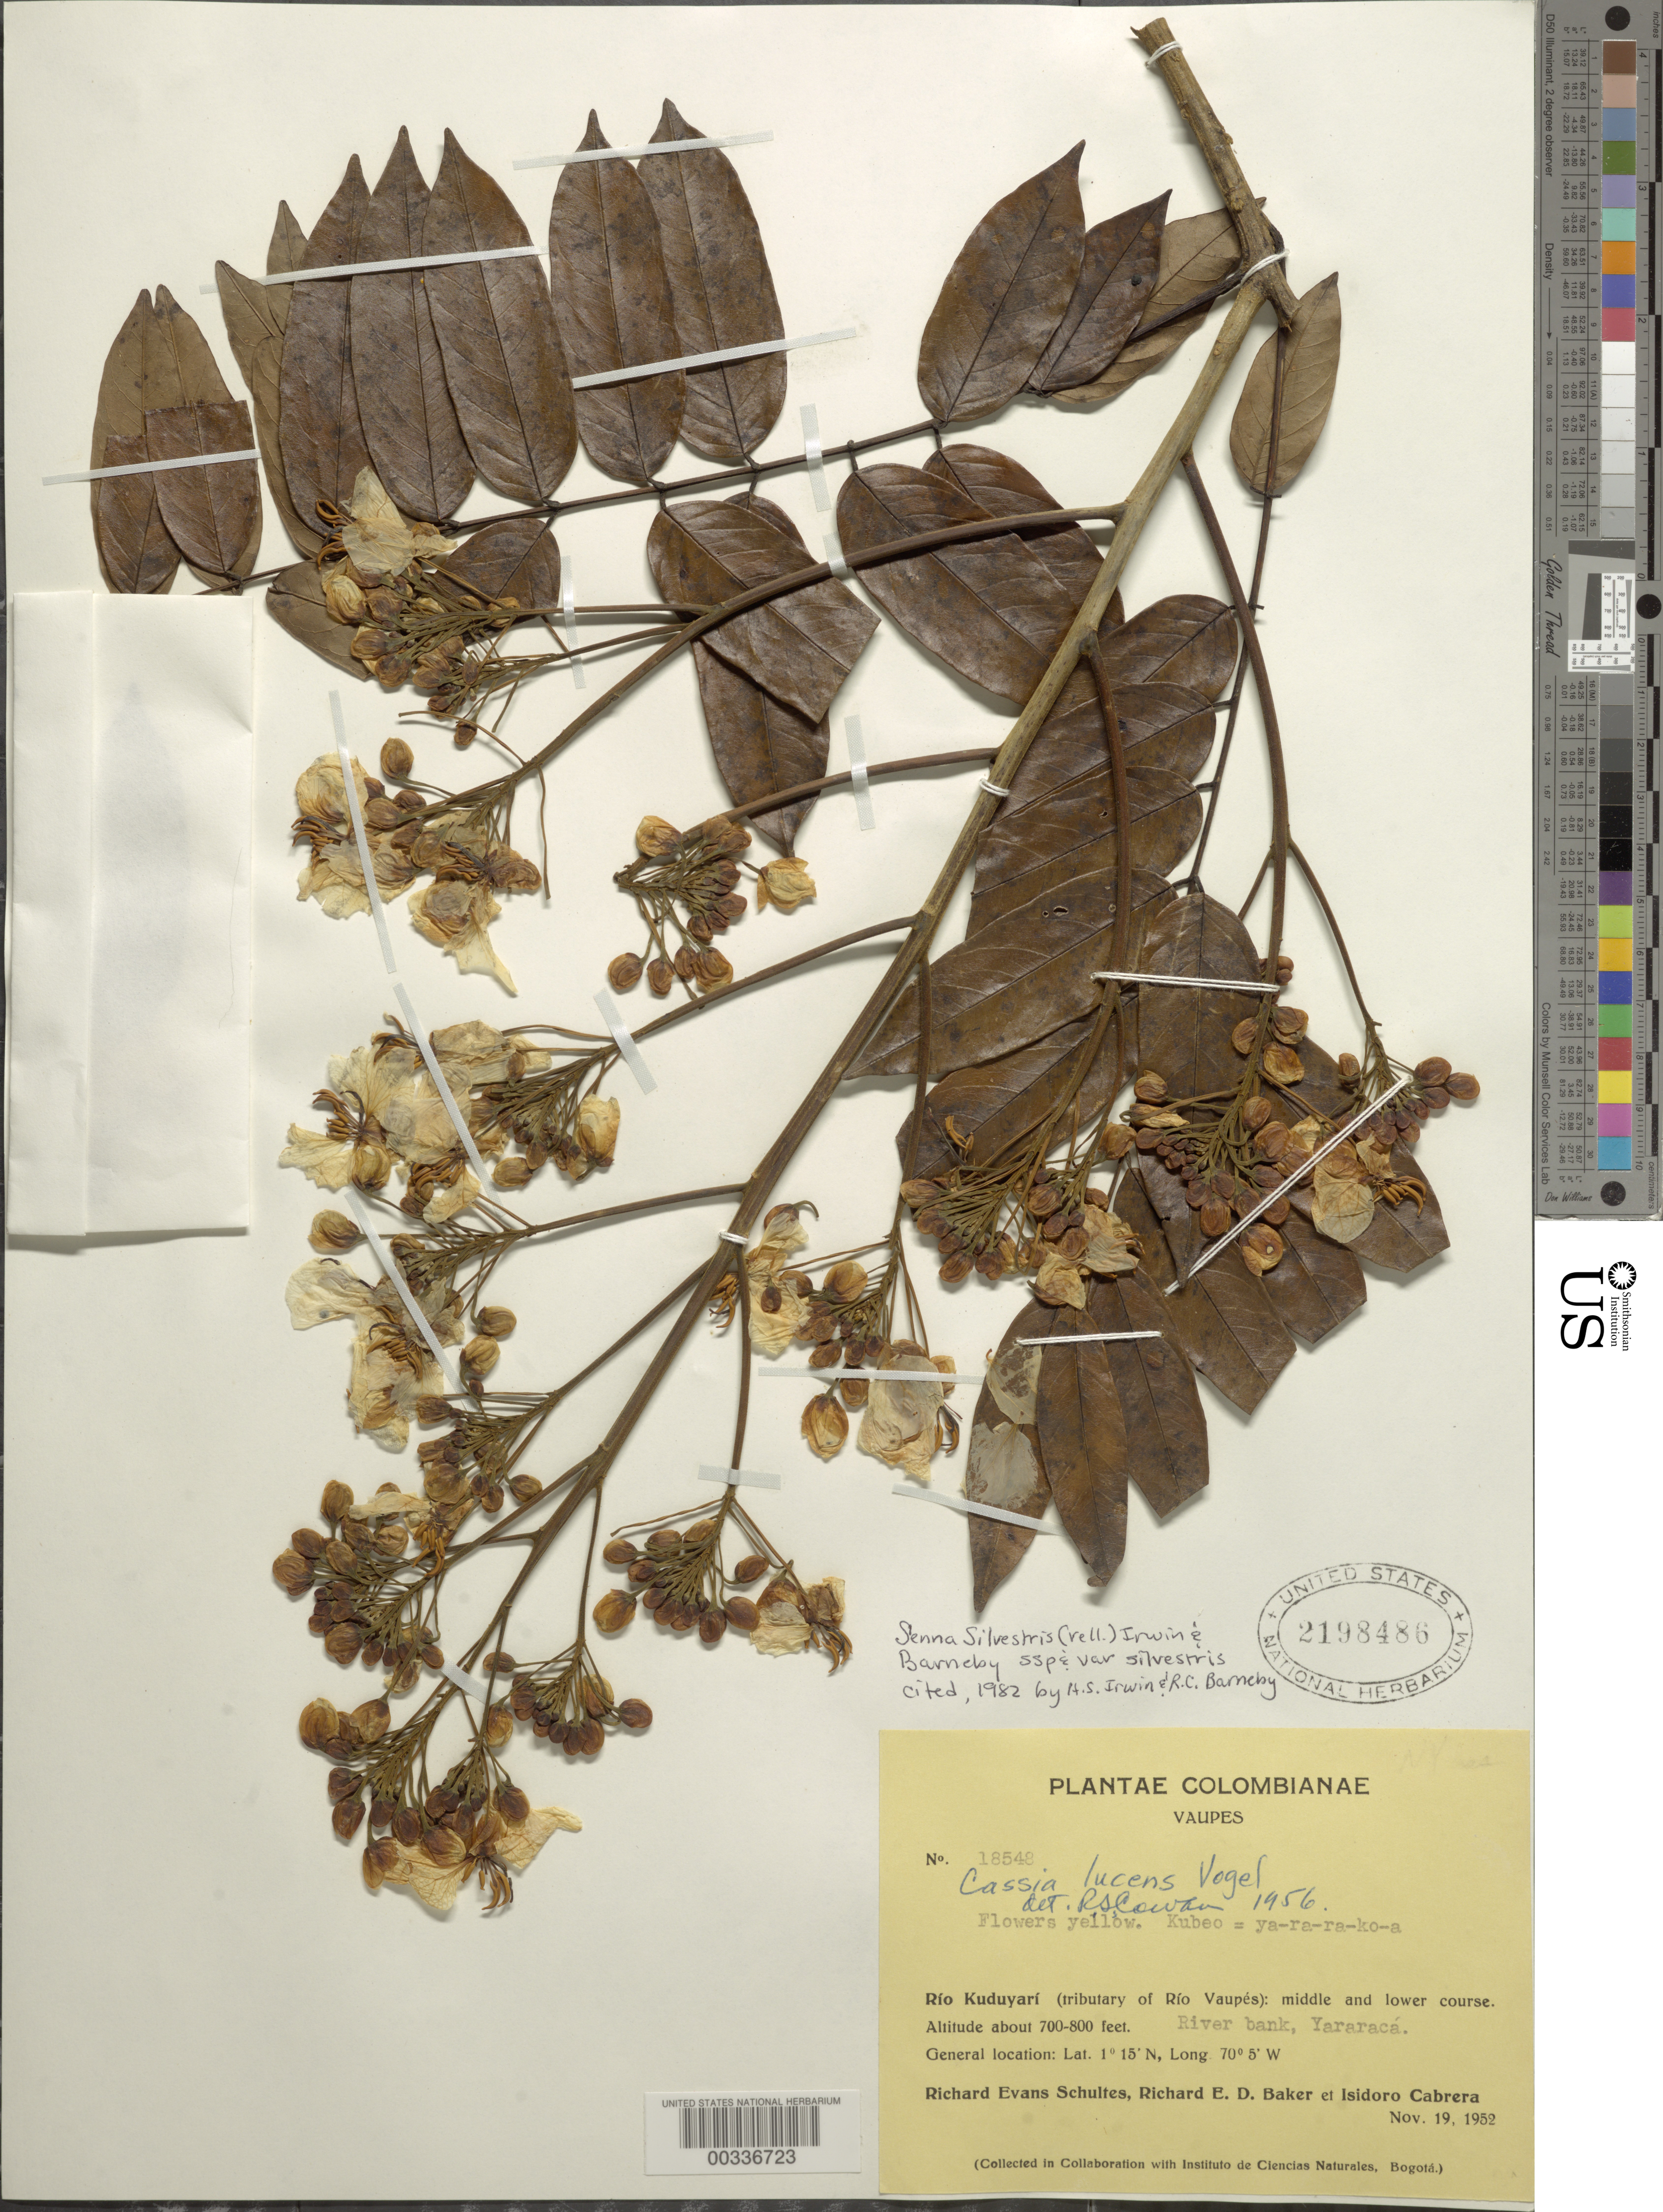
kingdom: Plantae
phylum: Tracheophyta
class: Magnoliopsida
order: Fabales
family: Fabaceae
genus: Senna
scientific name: Senna silvestris var. silvestris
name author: (Vell.) H.S. Irwin & Barneby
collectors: R. E. Schultes, R. E. D. Baker & I. Cabrera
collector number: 18548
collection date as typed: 19 Nov 1952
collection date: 1952-11-19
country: Colombia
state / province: Vaupés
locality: Yararaca; Rio Kuduyari, tributary of Rio Vaupes, middle and lower course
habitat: River bank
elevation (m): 700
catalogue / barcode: US 2198486